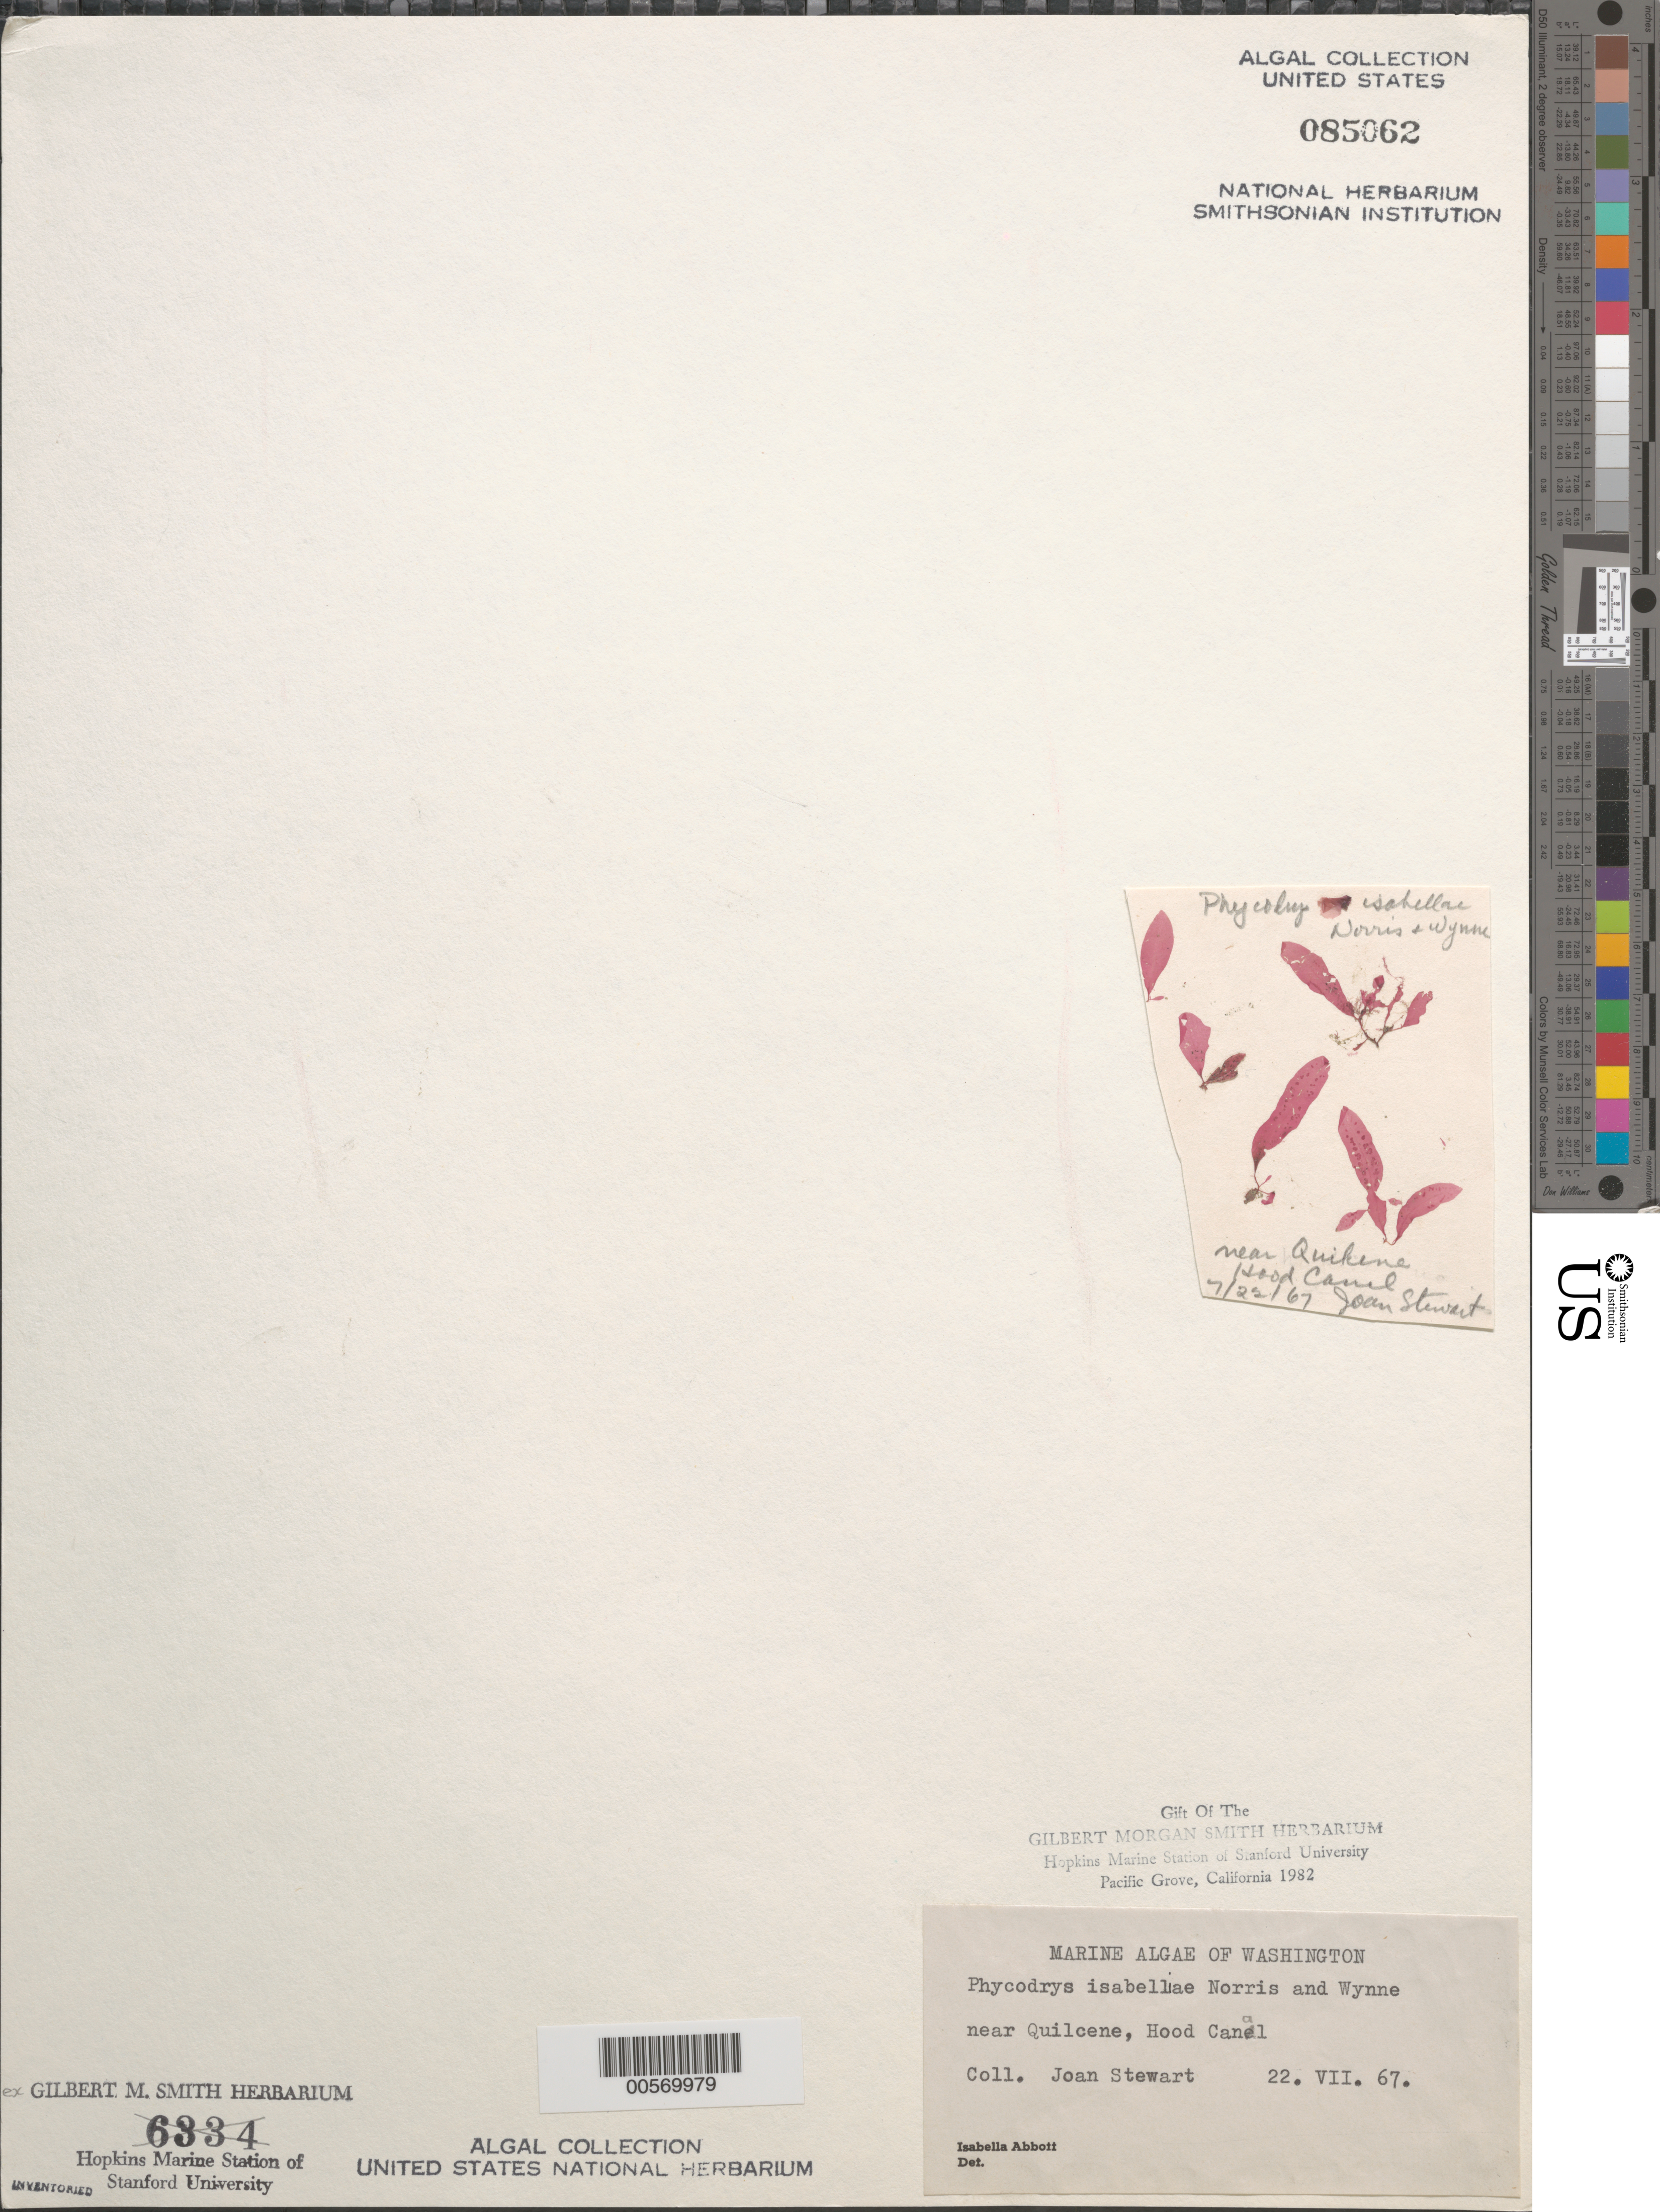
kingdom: Plantae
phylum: Rhodophyta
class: Florideophyceae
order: Ceramiales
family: Delesseriaceae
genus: Phycodrys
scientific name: Phycodrys isabelliae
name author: R.E. Norris & M.J. Wynne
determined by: Abbott, Isabella A.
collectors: J. Stewart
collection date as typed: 22 Jul 1967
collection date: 1967-07-22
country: United States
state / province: Washington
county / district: Jefferson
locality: Hood Canal, near Quilcene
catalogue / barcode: US 85062